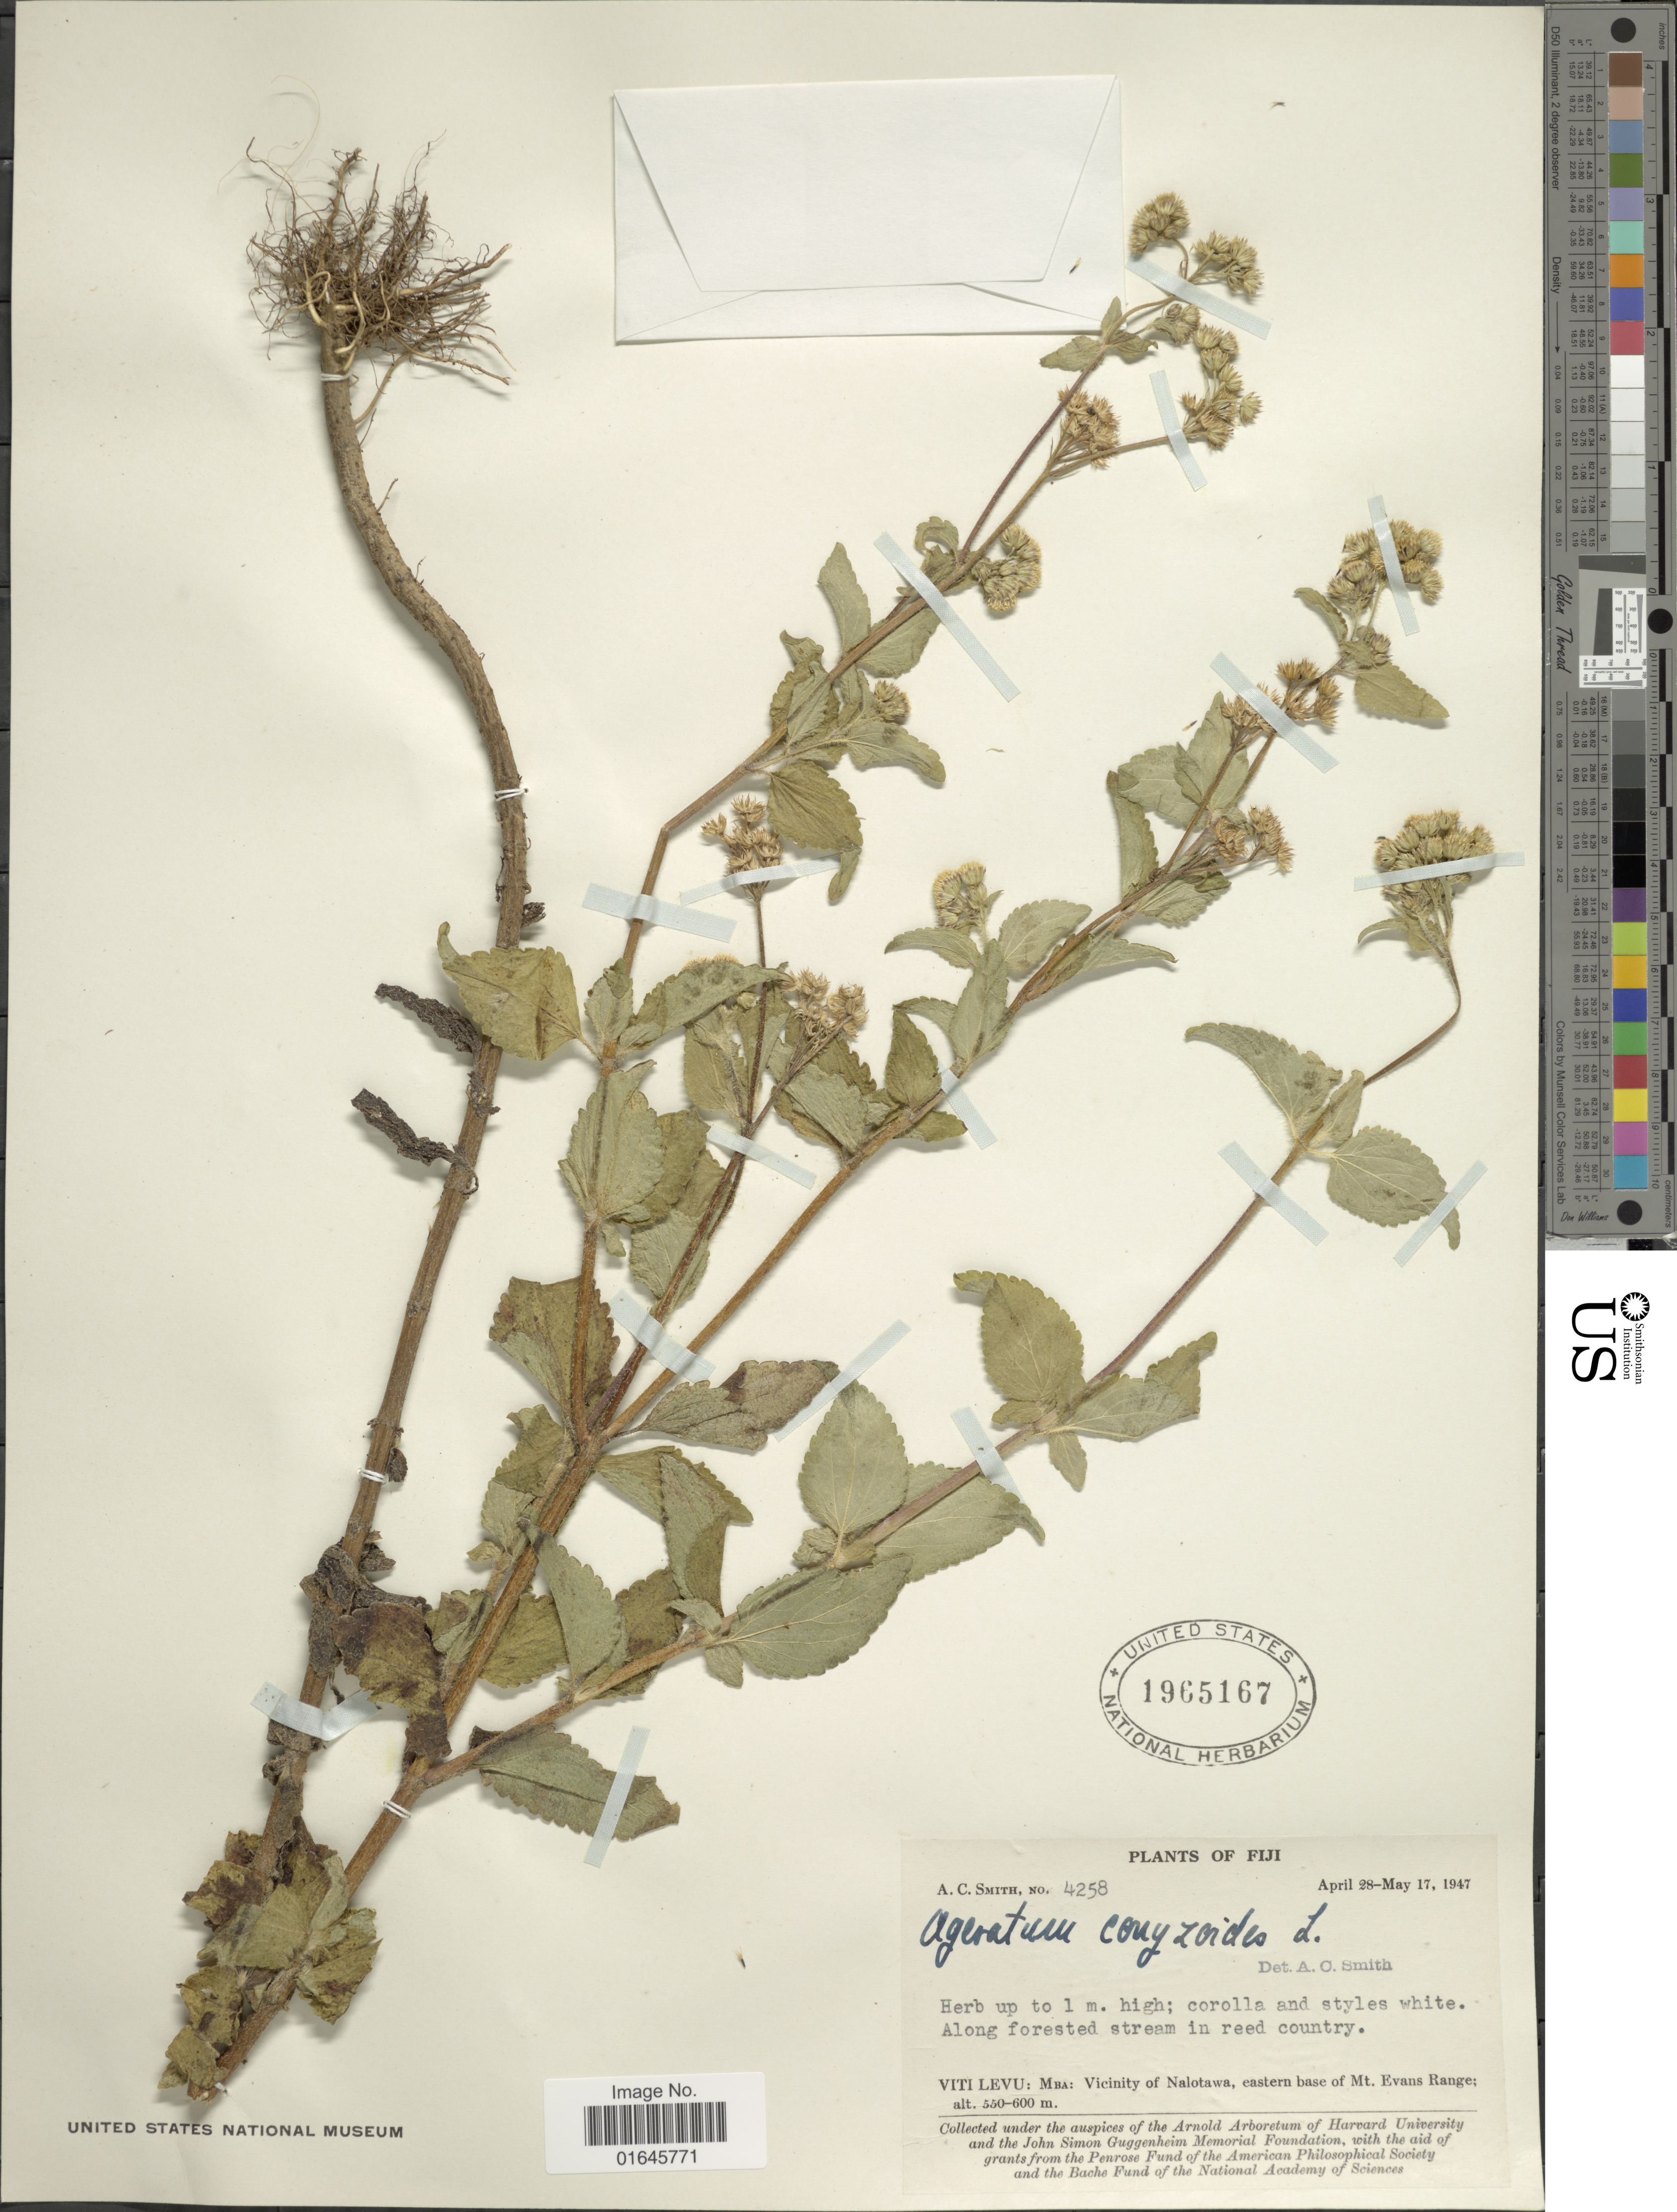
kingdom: Plantae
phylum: Tracheophyta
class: Magnoliopsida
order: Asterales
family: Asteraceae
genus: Ageratum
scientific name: Ageratum conyzoides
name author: L.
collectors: A. C. Smith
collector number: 4258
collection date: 1947-04-28/1947-05-17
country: Fiji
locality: Viti Levu: MBA: Vicinity of Nalotawa, eastern base of Mt. Evans Range, Along forested stream in reed country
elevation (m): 550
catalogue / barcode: US 1965167